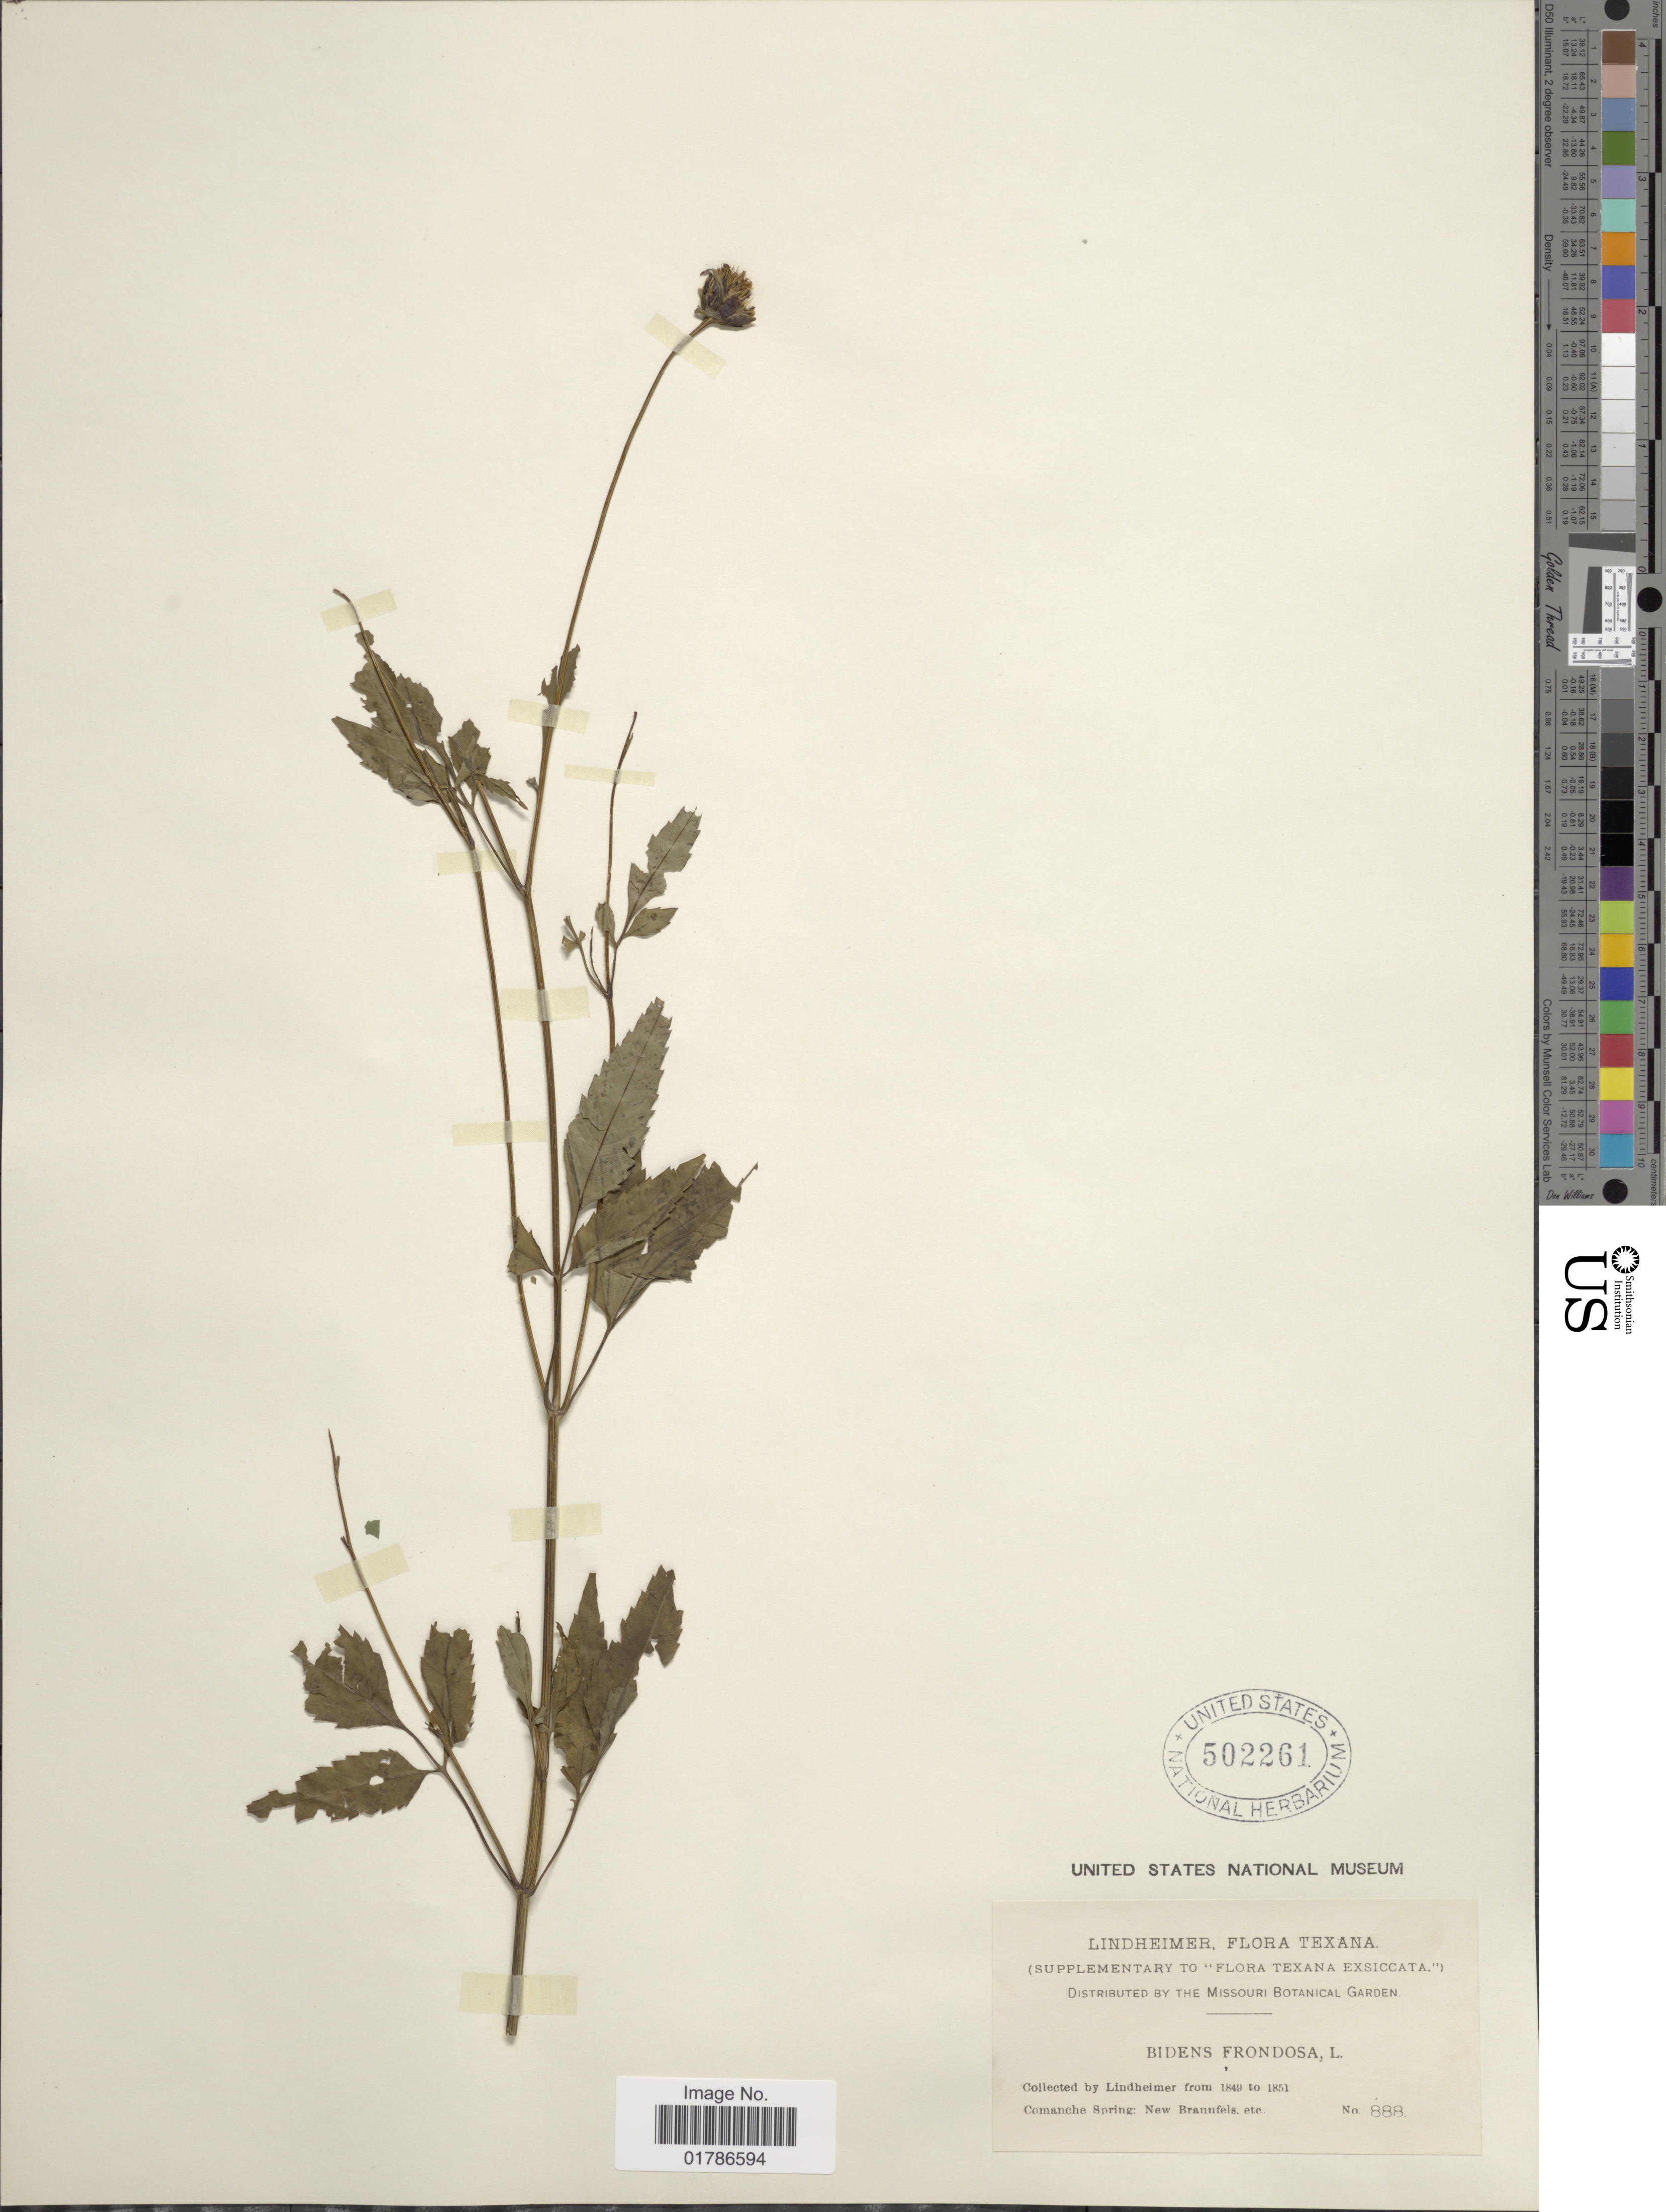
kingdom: Plantae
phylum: Tracheophyta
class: Magnoliopsida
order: Asterales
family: Asteraceae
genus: Bidens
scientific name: Bidens frondosa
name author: L.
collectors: -. Lindheimer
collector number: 888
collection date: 1849/1851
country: United States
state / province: Texas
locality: Texana, Comanche Spring: New Braunfels, etc.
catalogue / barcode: US 502261